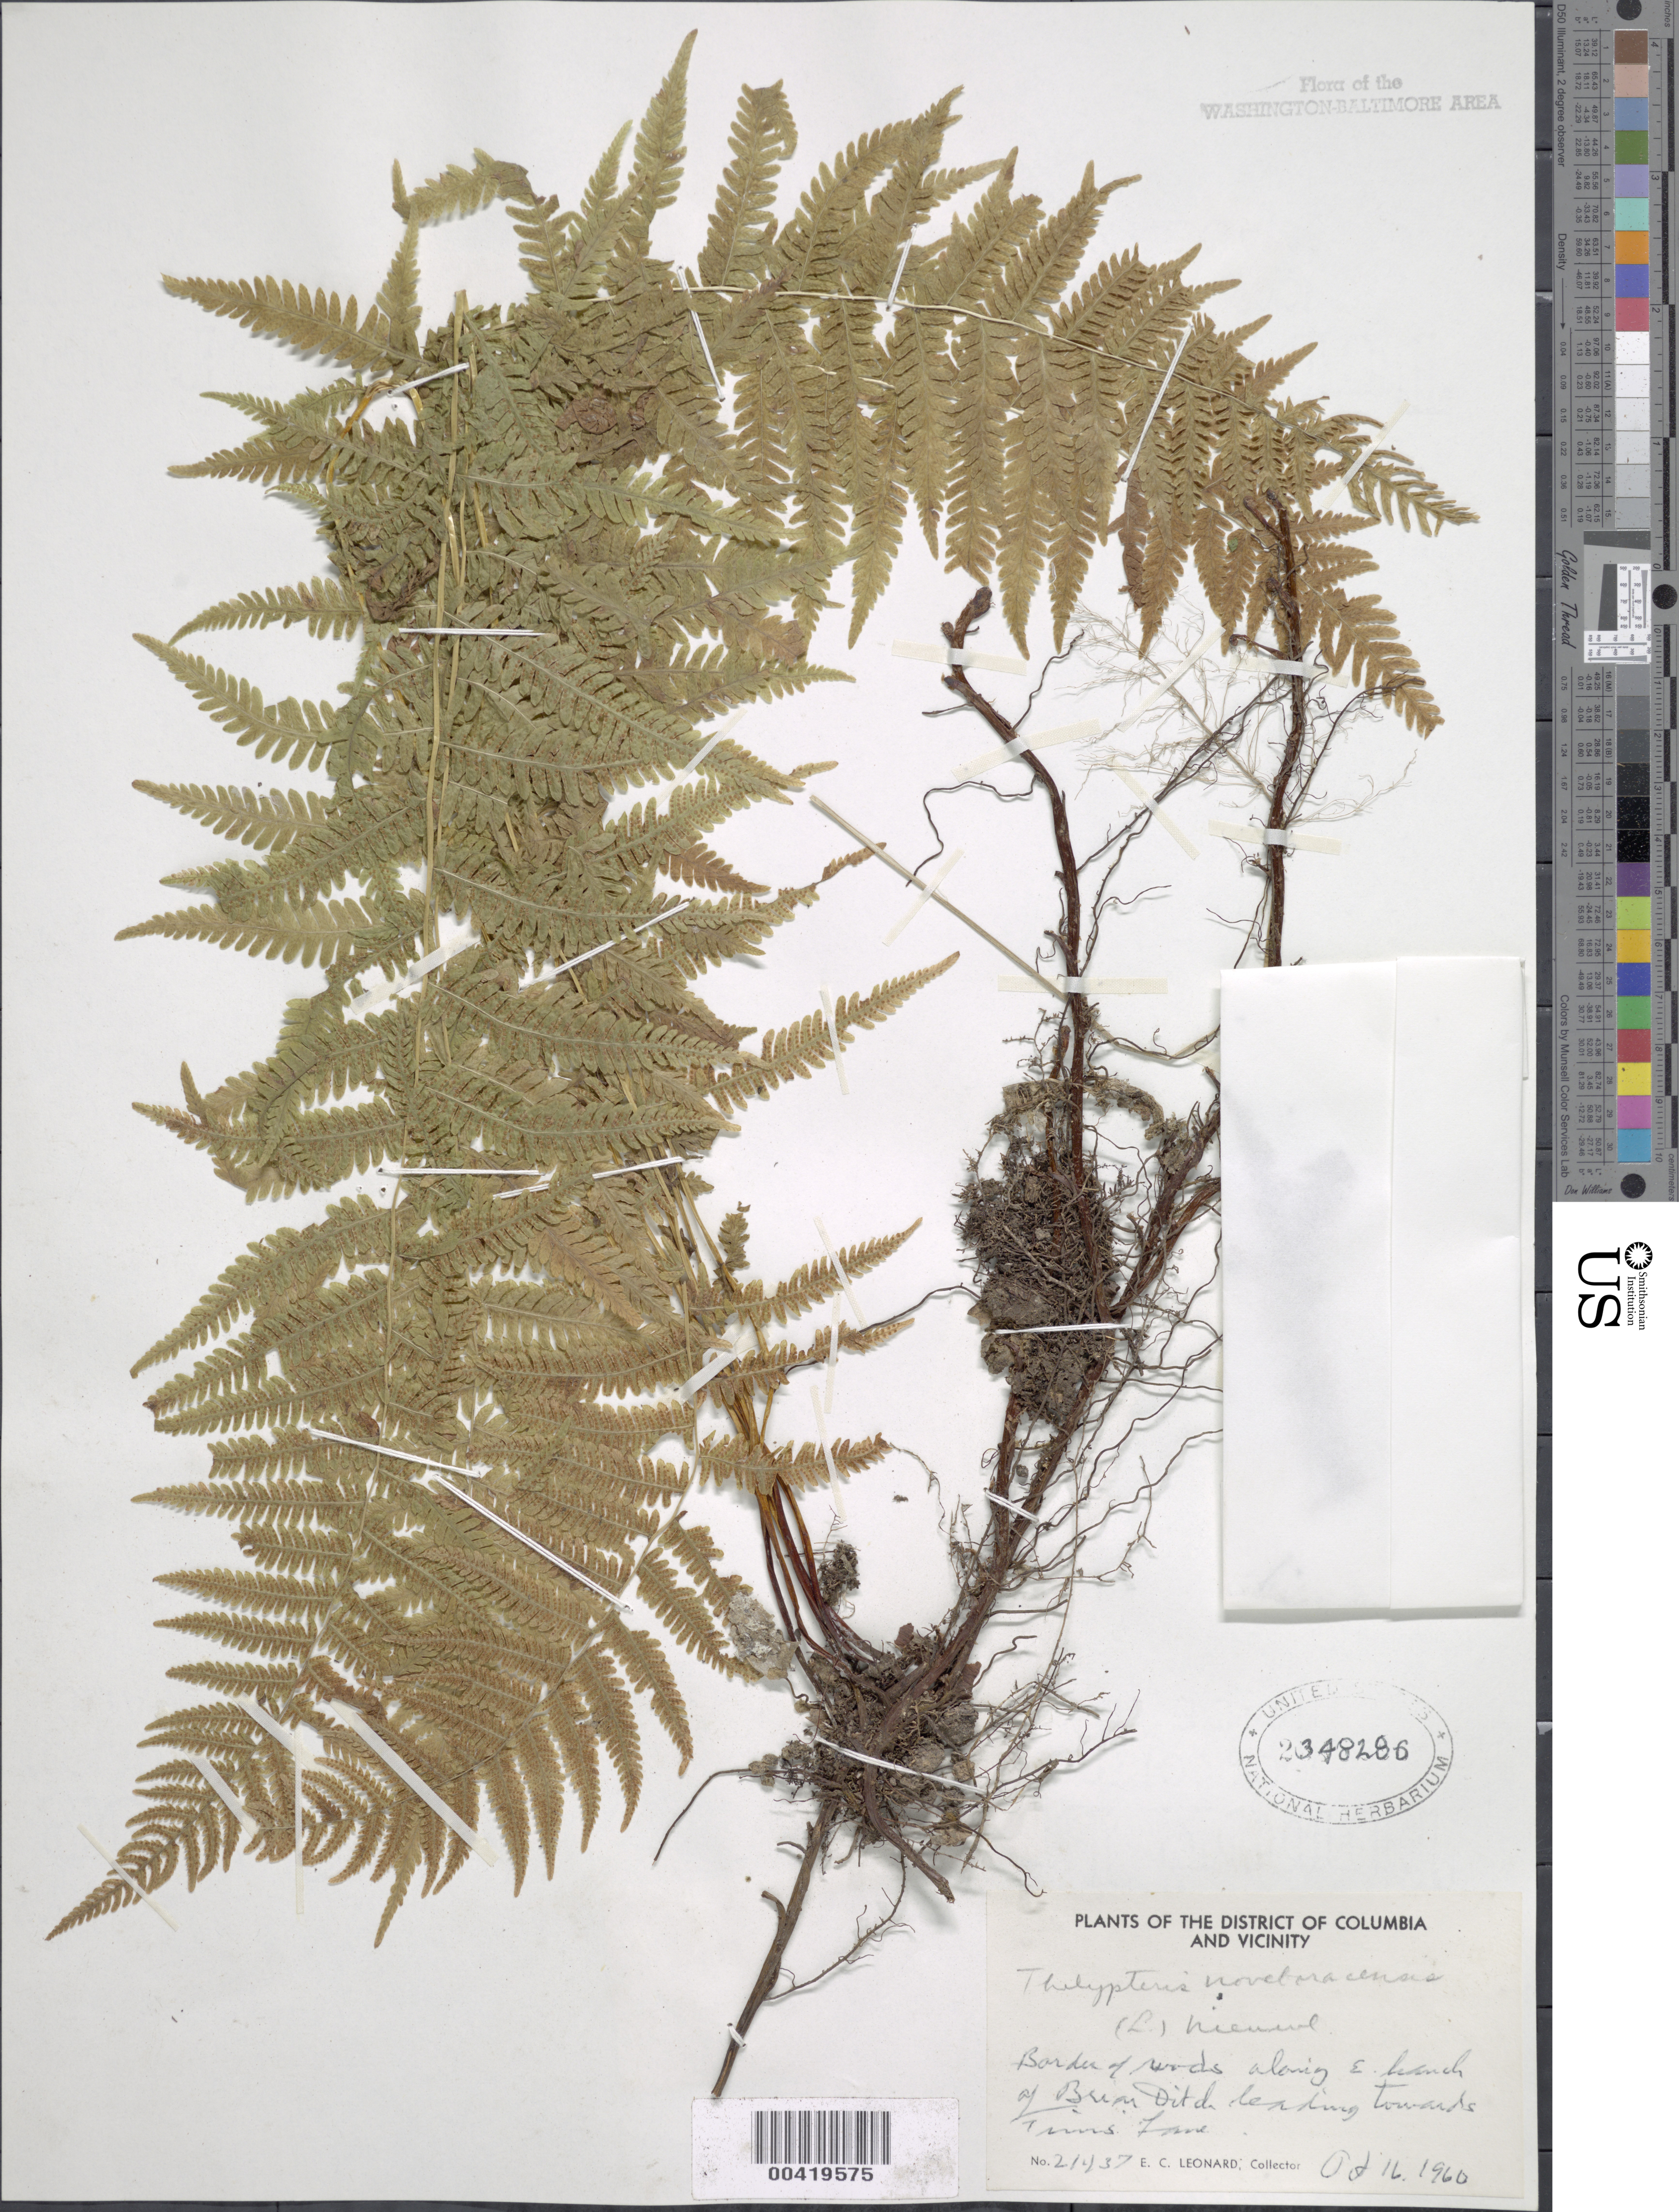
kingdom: Plantae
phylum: Tracheophyta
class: Polypodiopsida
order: Polypodiales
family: Thelypteridaceae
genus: Parathelypteris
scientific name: Parathelypteris noveboracensis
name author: (L.) Ching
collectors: E. C. Leonard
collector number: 21437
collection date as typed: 16 Oct 1960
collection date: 1960-10-16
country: United States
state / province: Maryland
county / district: Prince George's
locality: Briar Ditch near Finns Lane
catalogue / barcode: US 2348286